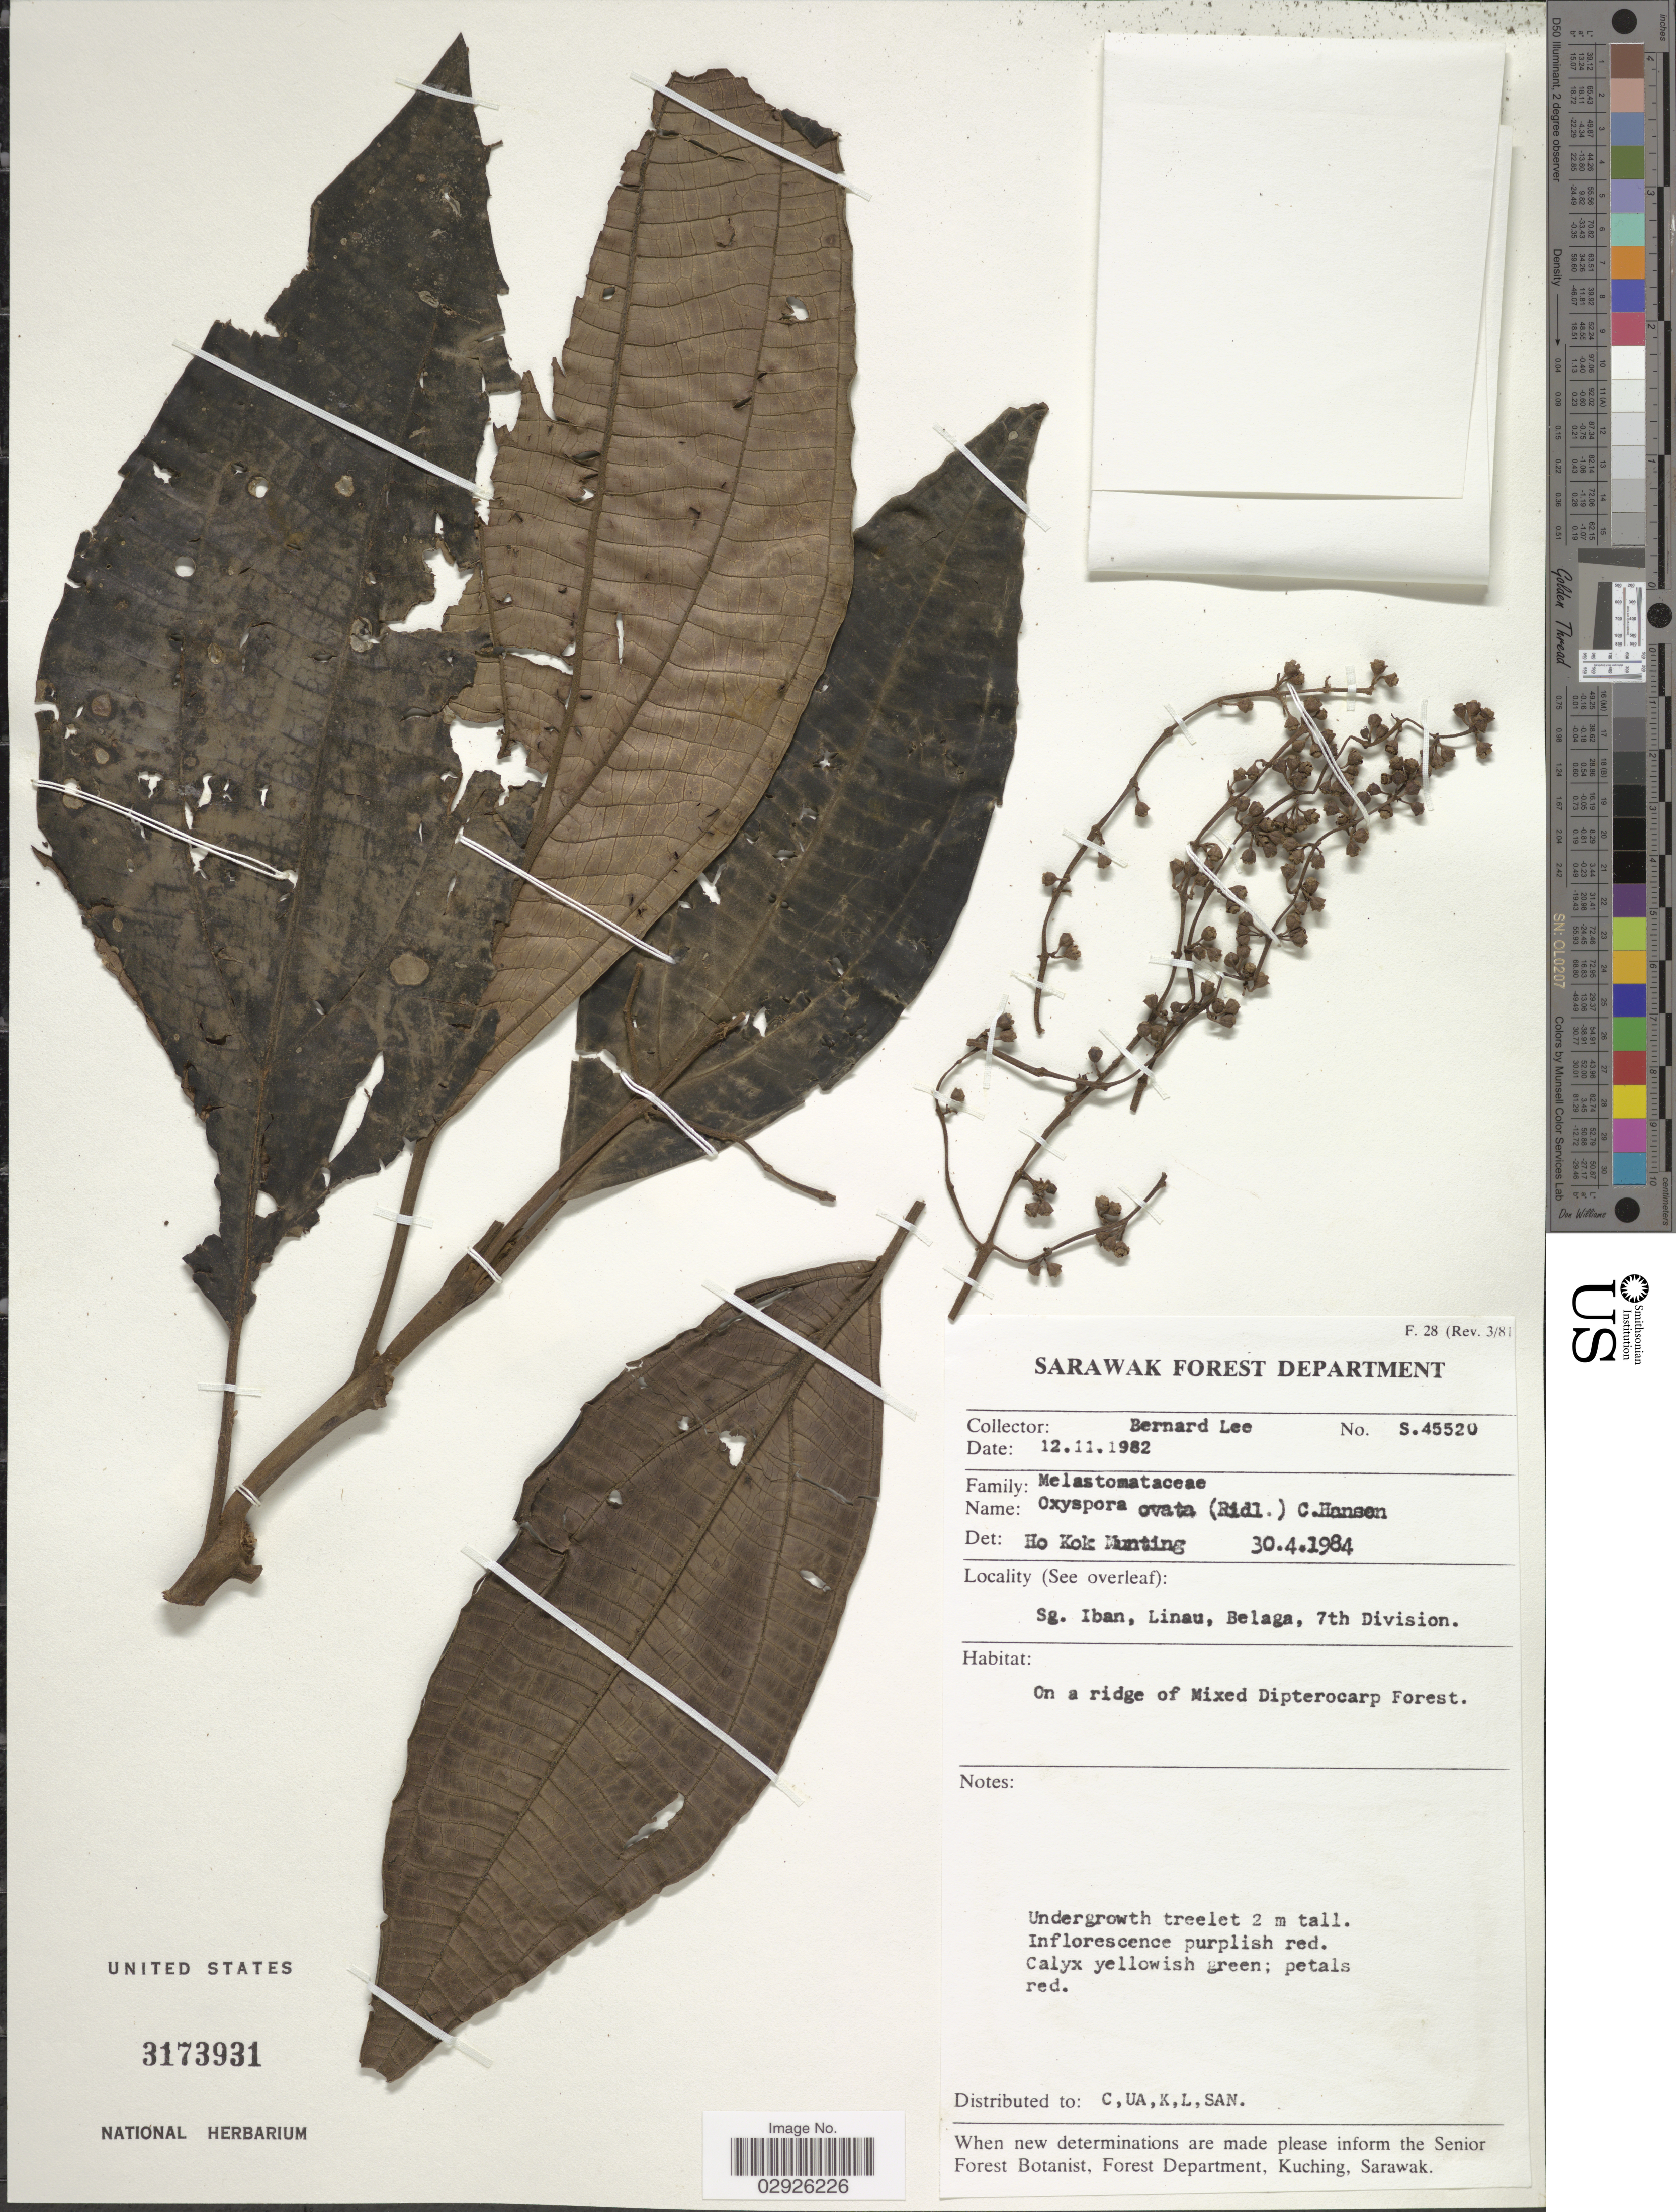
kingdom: Plantae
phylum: Tracheophyta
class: Magnoliopsida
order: Myrtales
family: Melastomataceae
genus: Oxyspora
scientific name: Oxyspora ovata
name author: C.Hansen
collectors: B. Lee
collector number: S45520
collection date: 1982-11-12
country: Malaysia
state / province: Sarawak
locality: Sg. Iban, Linau, Belaga, 7th Division.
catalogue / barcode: US 3173931